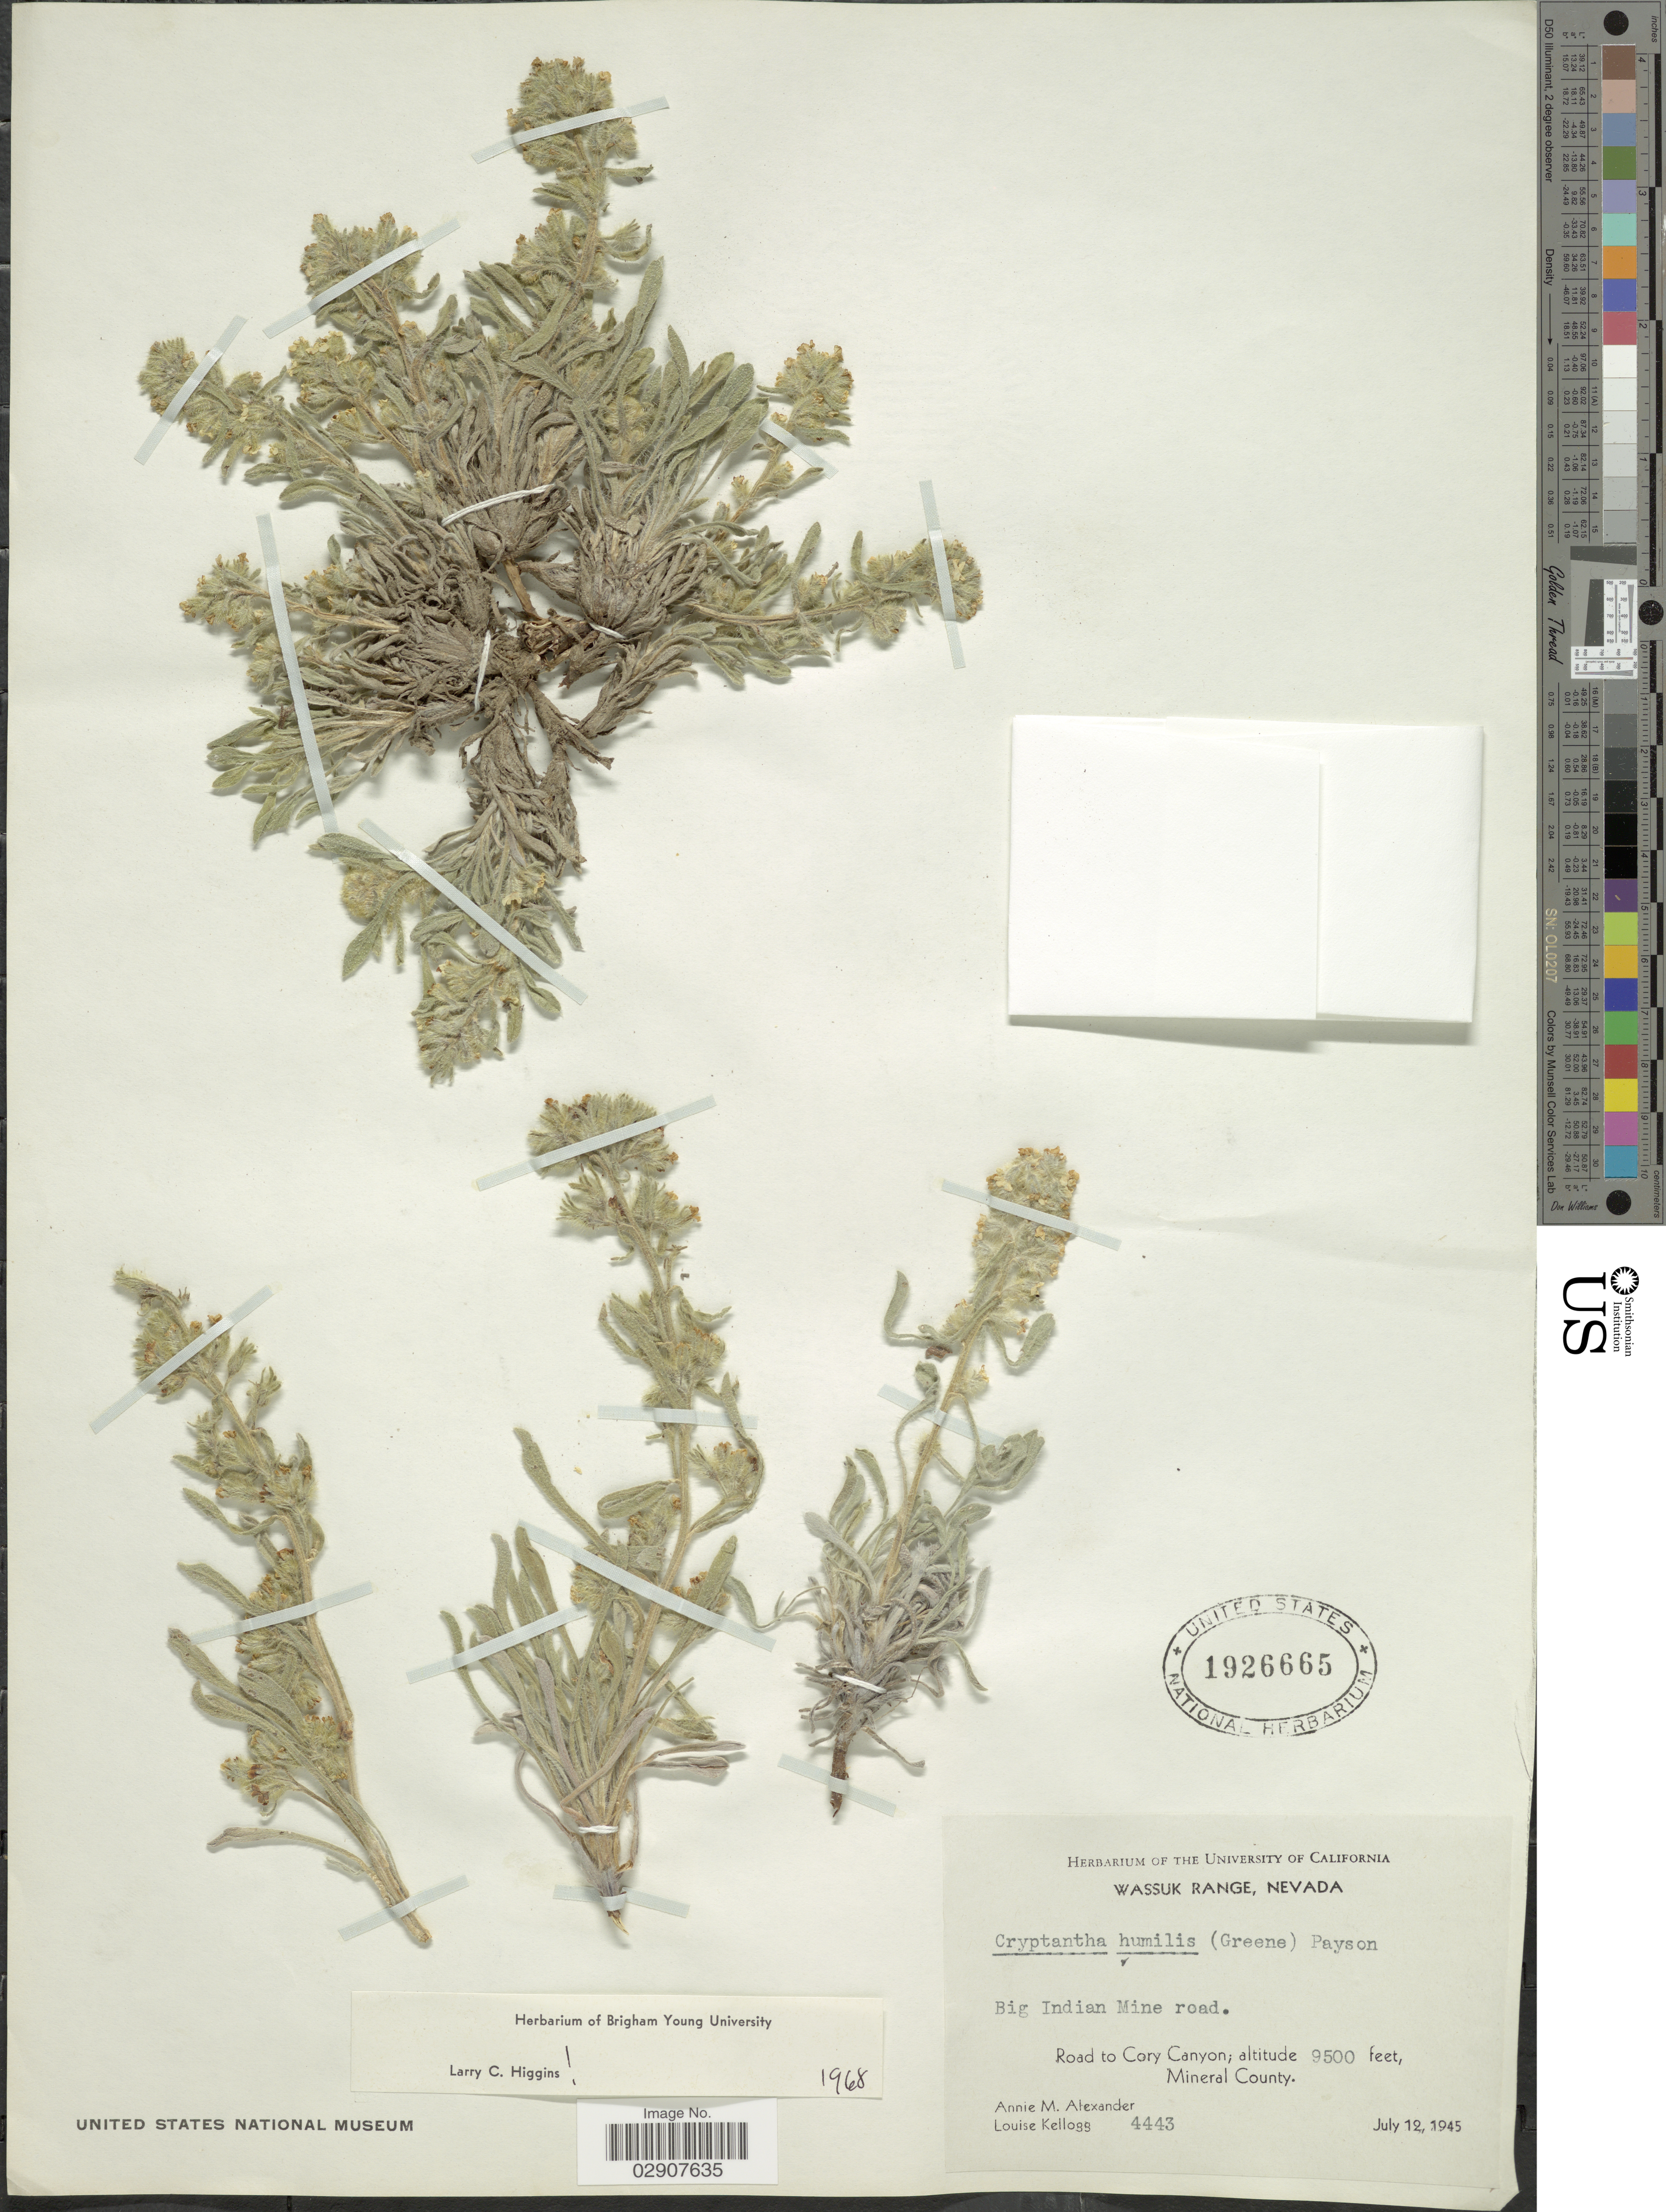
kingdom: Plantae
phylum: Tracheophyta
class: Magnoliopsida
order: Boraginales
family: Boraginaceae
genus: Cryptantha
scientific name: Cryptantha humilis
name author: (Greene) Payson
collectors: A. M. Alexander & L. Kellogg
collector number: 4443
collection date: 1945-07-12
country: United States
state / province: Nevada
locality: Wassuk Range, Big Indian Mine road. Road to Cory Canyon, Mineral County.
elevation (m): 2896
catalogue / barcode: US 1926665